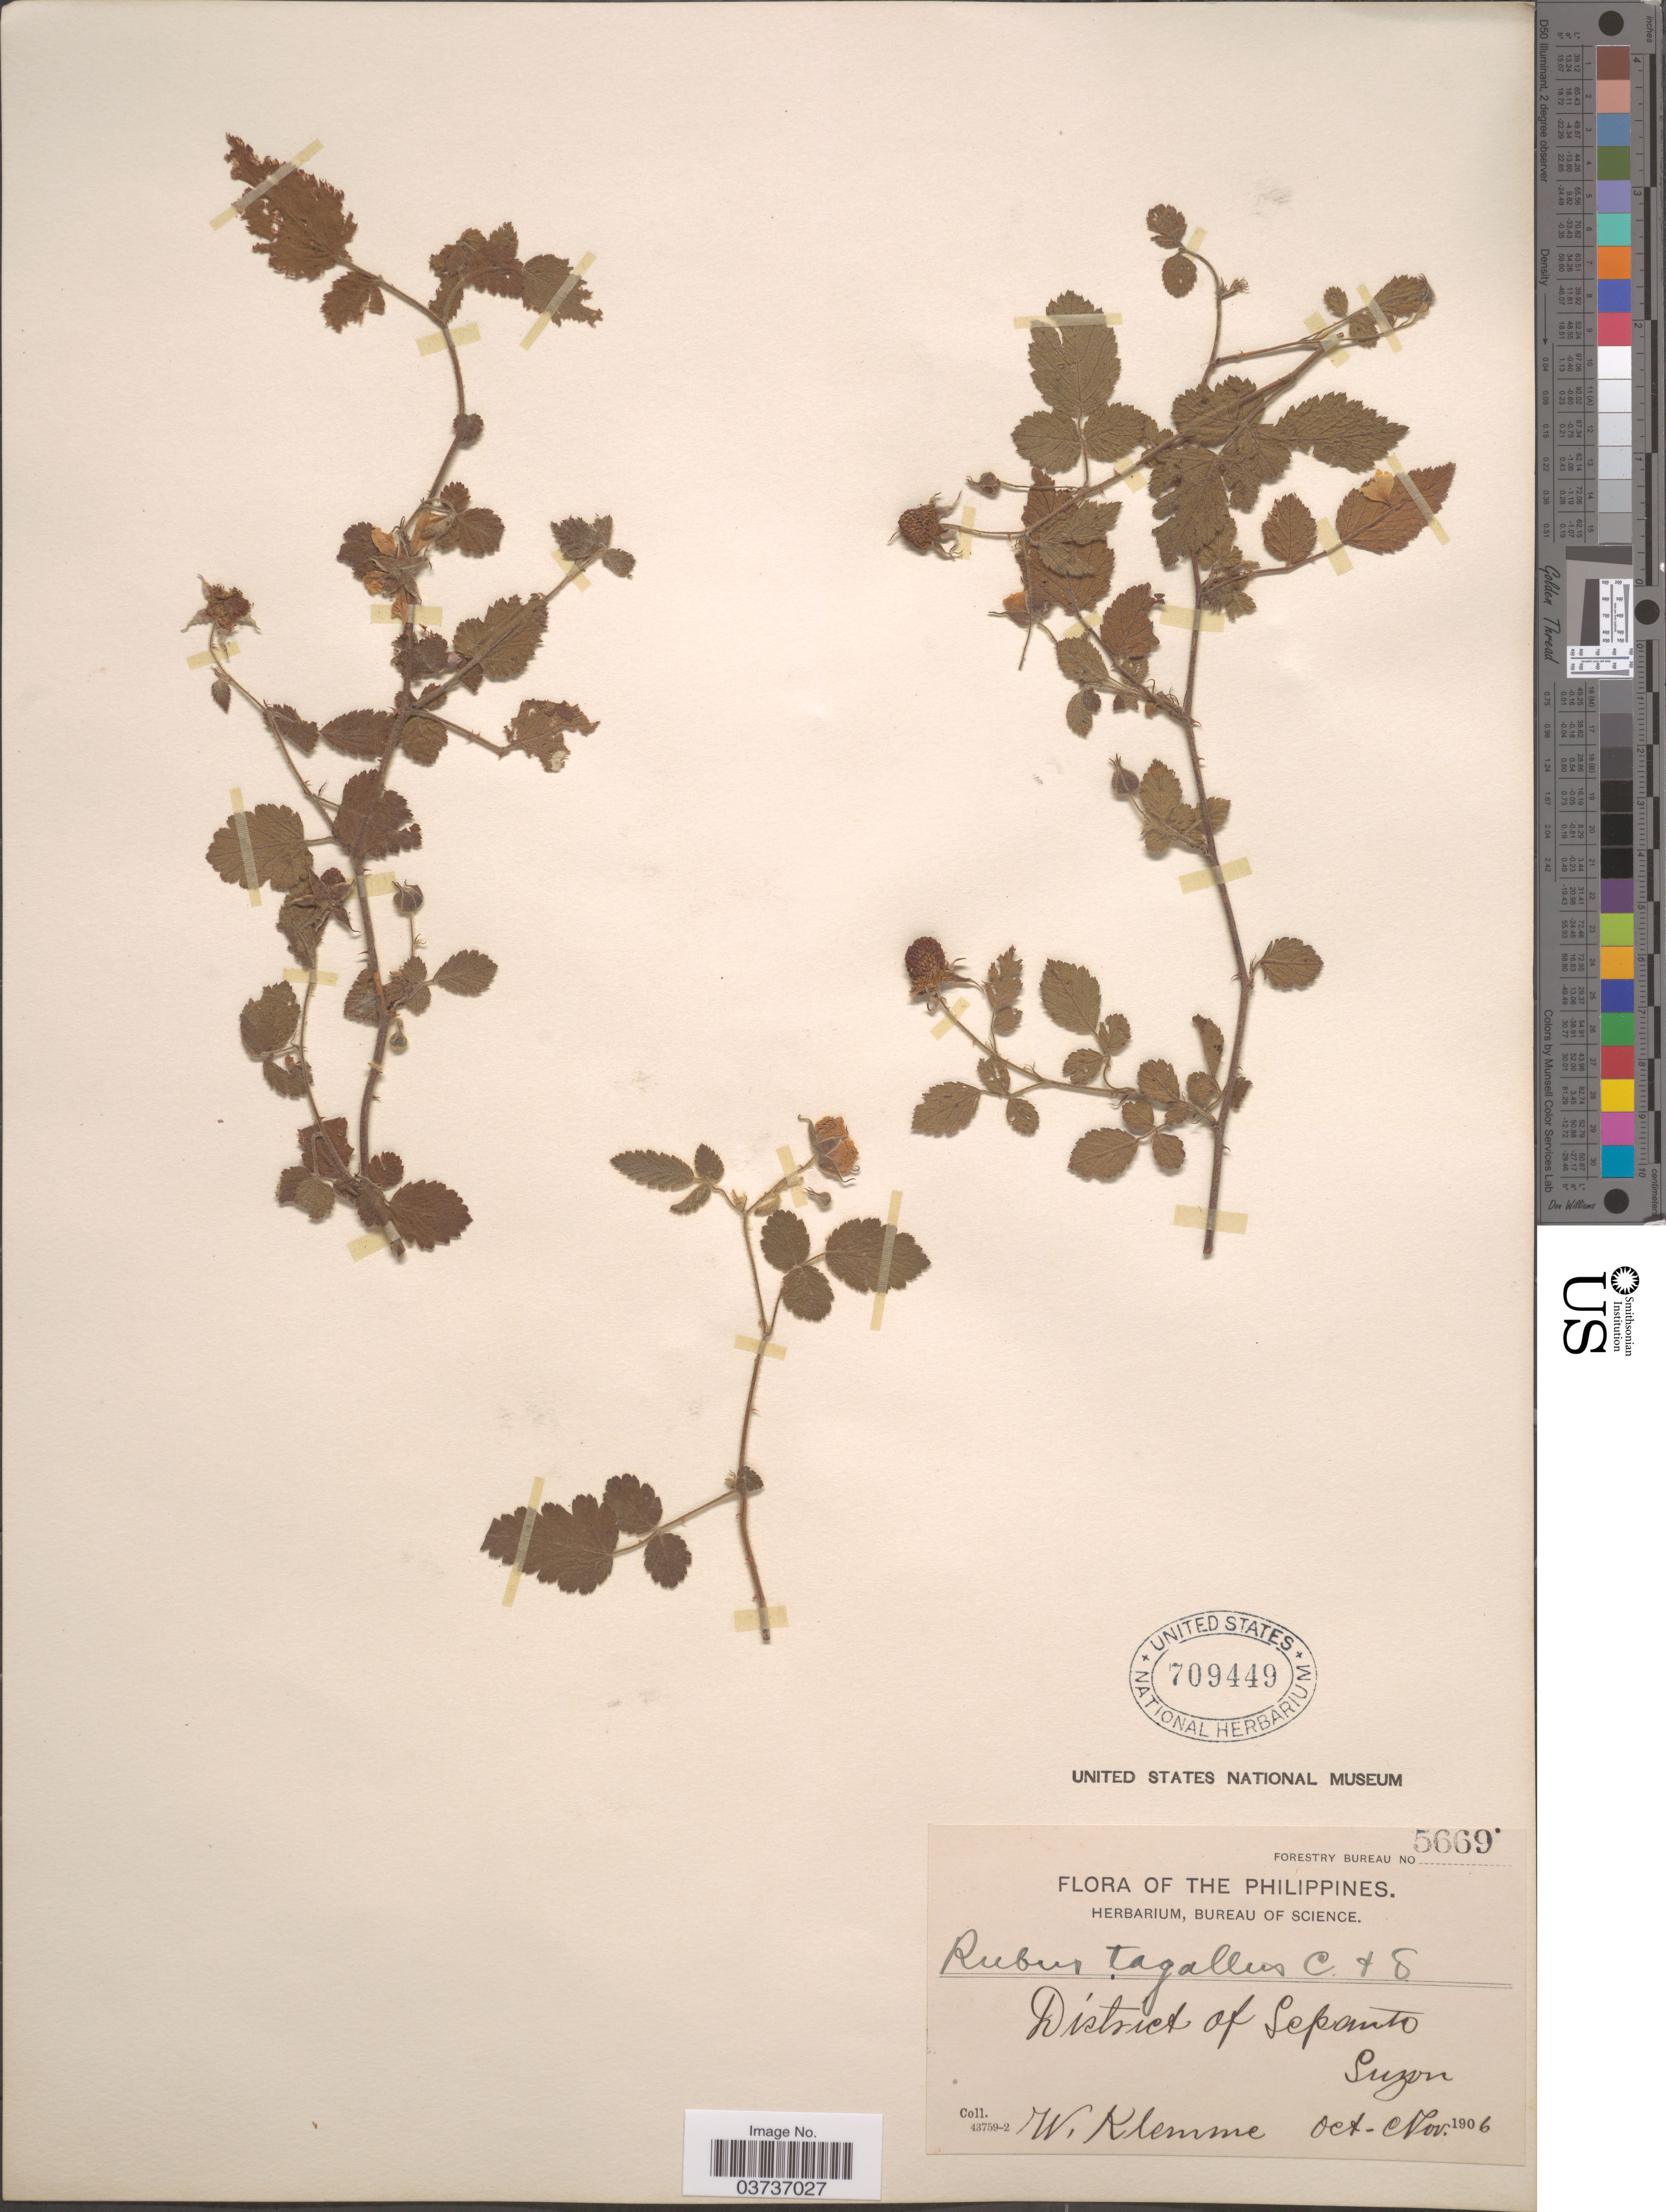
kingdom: Plantae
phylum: Tracheophyta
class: Magnoliopsida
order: Rosales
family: Rosaceae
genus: Rubus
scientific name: Rubus tagallus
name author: Cham. & Schltdl.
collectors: W. Klemme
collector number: Forestry Bureau 5669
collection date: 1906-10/1906-11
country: Philippines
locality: District of Lepanto. Luzon.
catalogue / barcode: US 709449